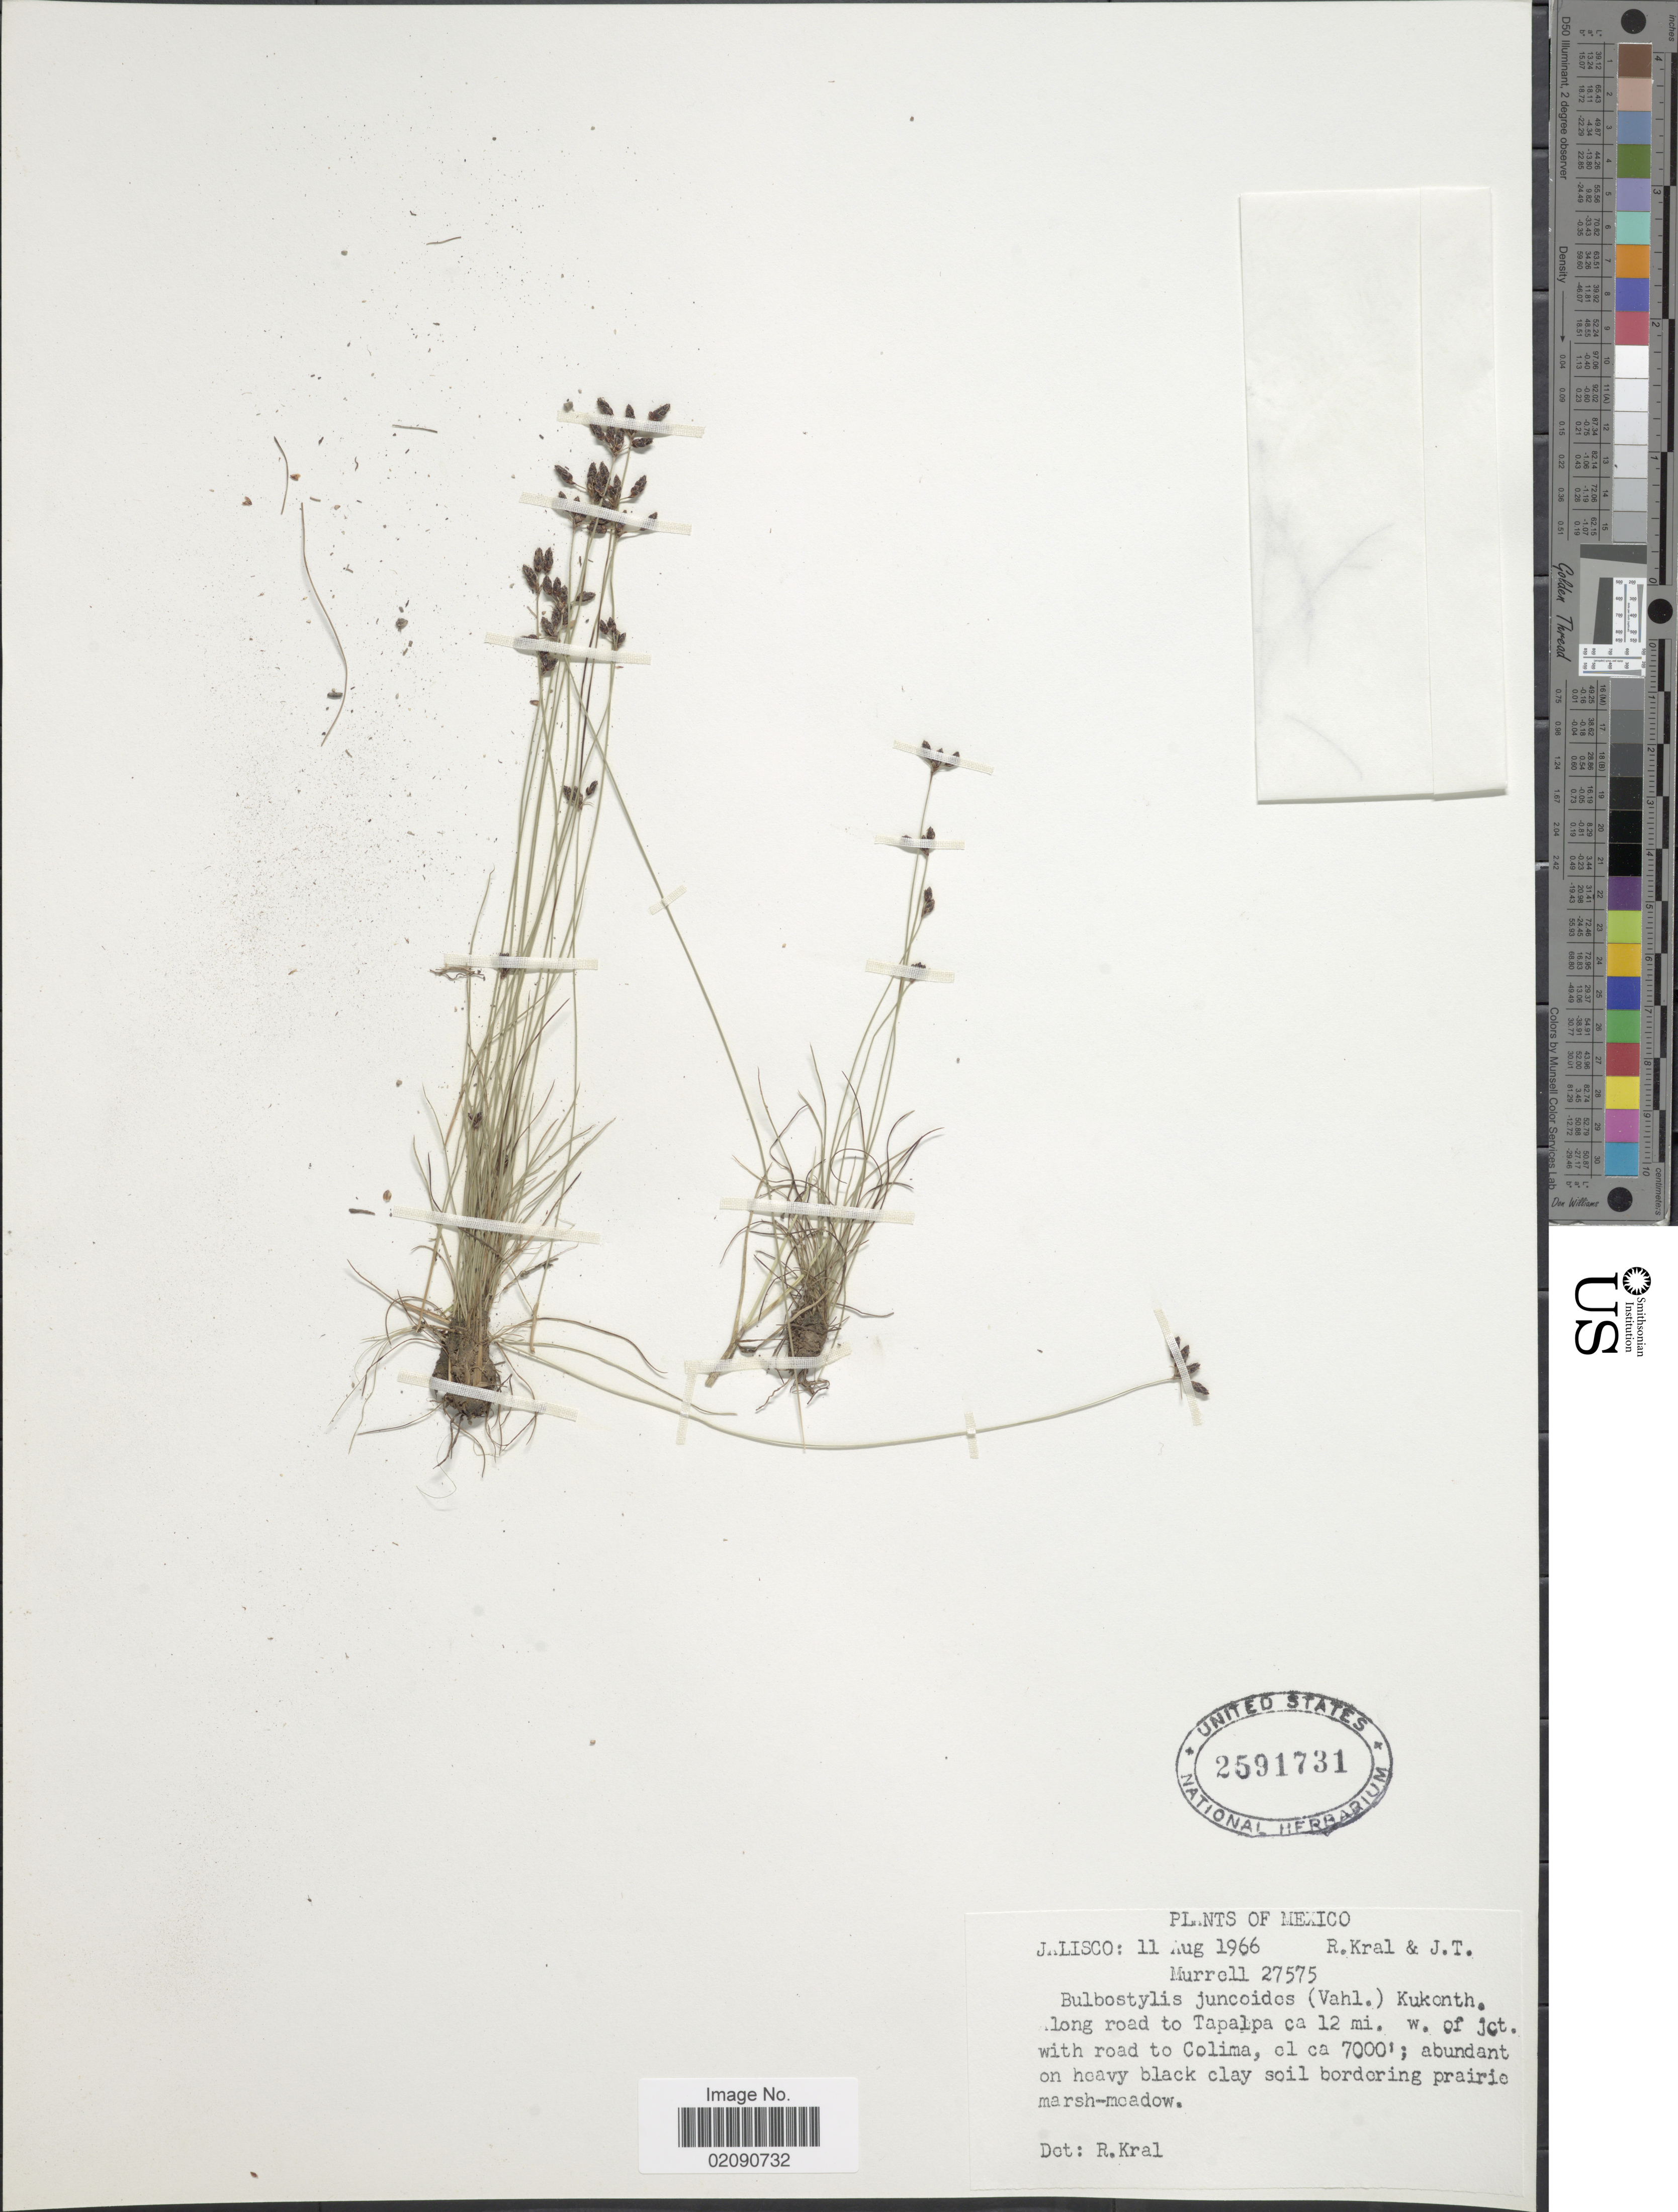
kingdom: Plantae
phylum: Tracheophyta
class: Liliopsida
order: Poales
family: Cyperaceae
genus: Bulbostylis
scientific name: Bulbostylis juncoides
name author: (Vahl) Kük. ex Herter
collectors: R. Kral & J. Murrell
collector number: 27575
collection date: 1966-08-11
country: Mexico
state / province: Jalisco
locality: Along road to Tapalpa ca 12 mi. w. of jct. with road to Colima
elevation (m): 2134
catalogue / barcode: US 2591731